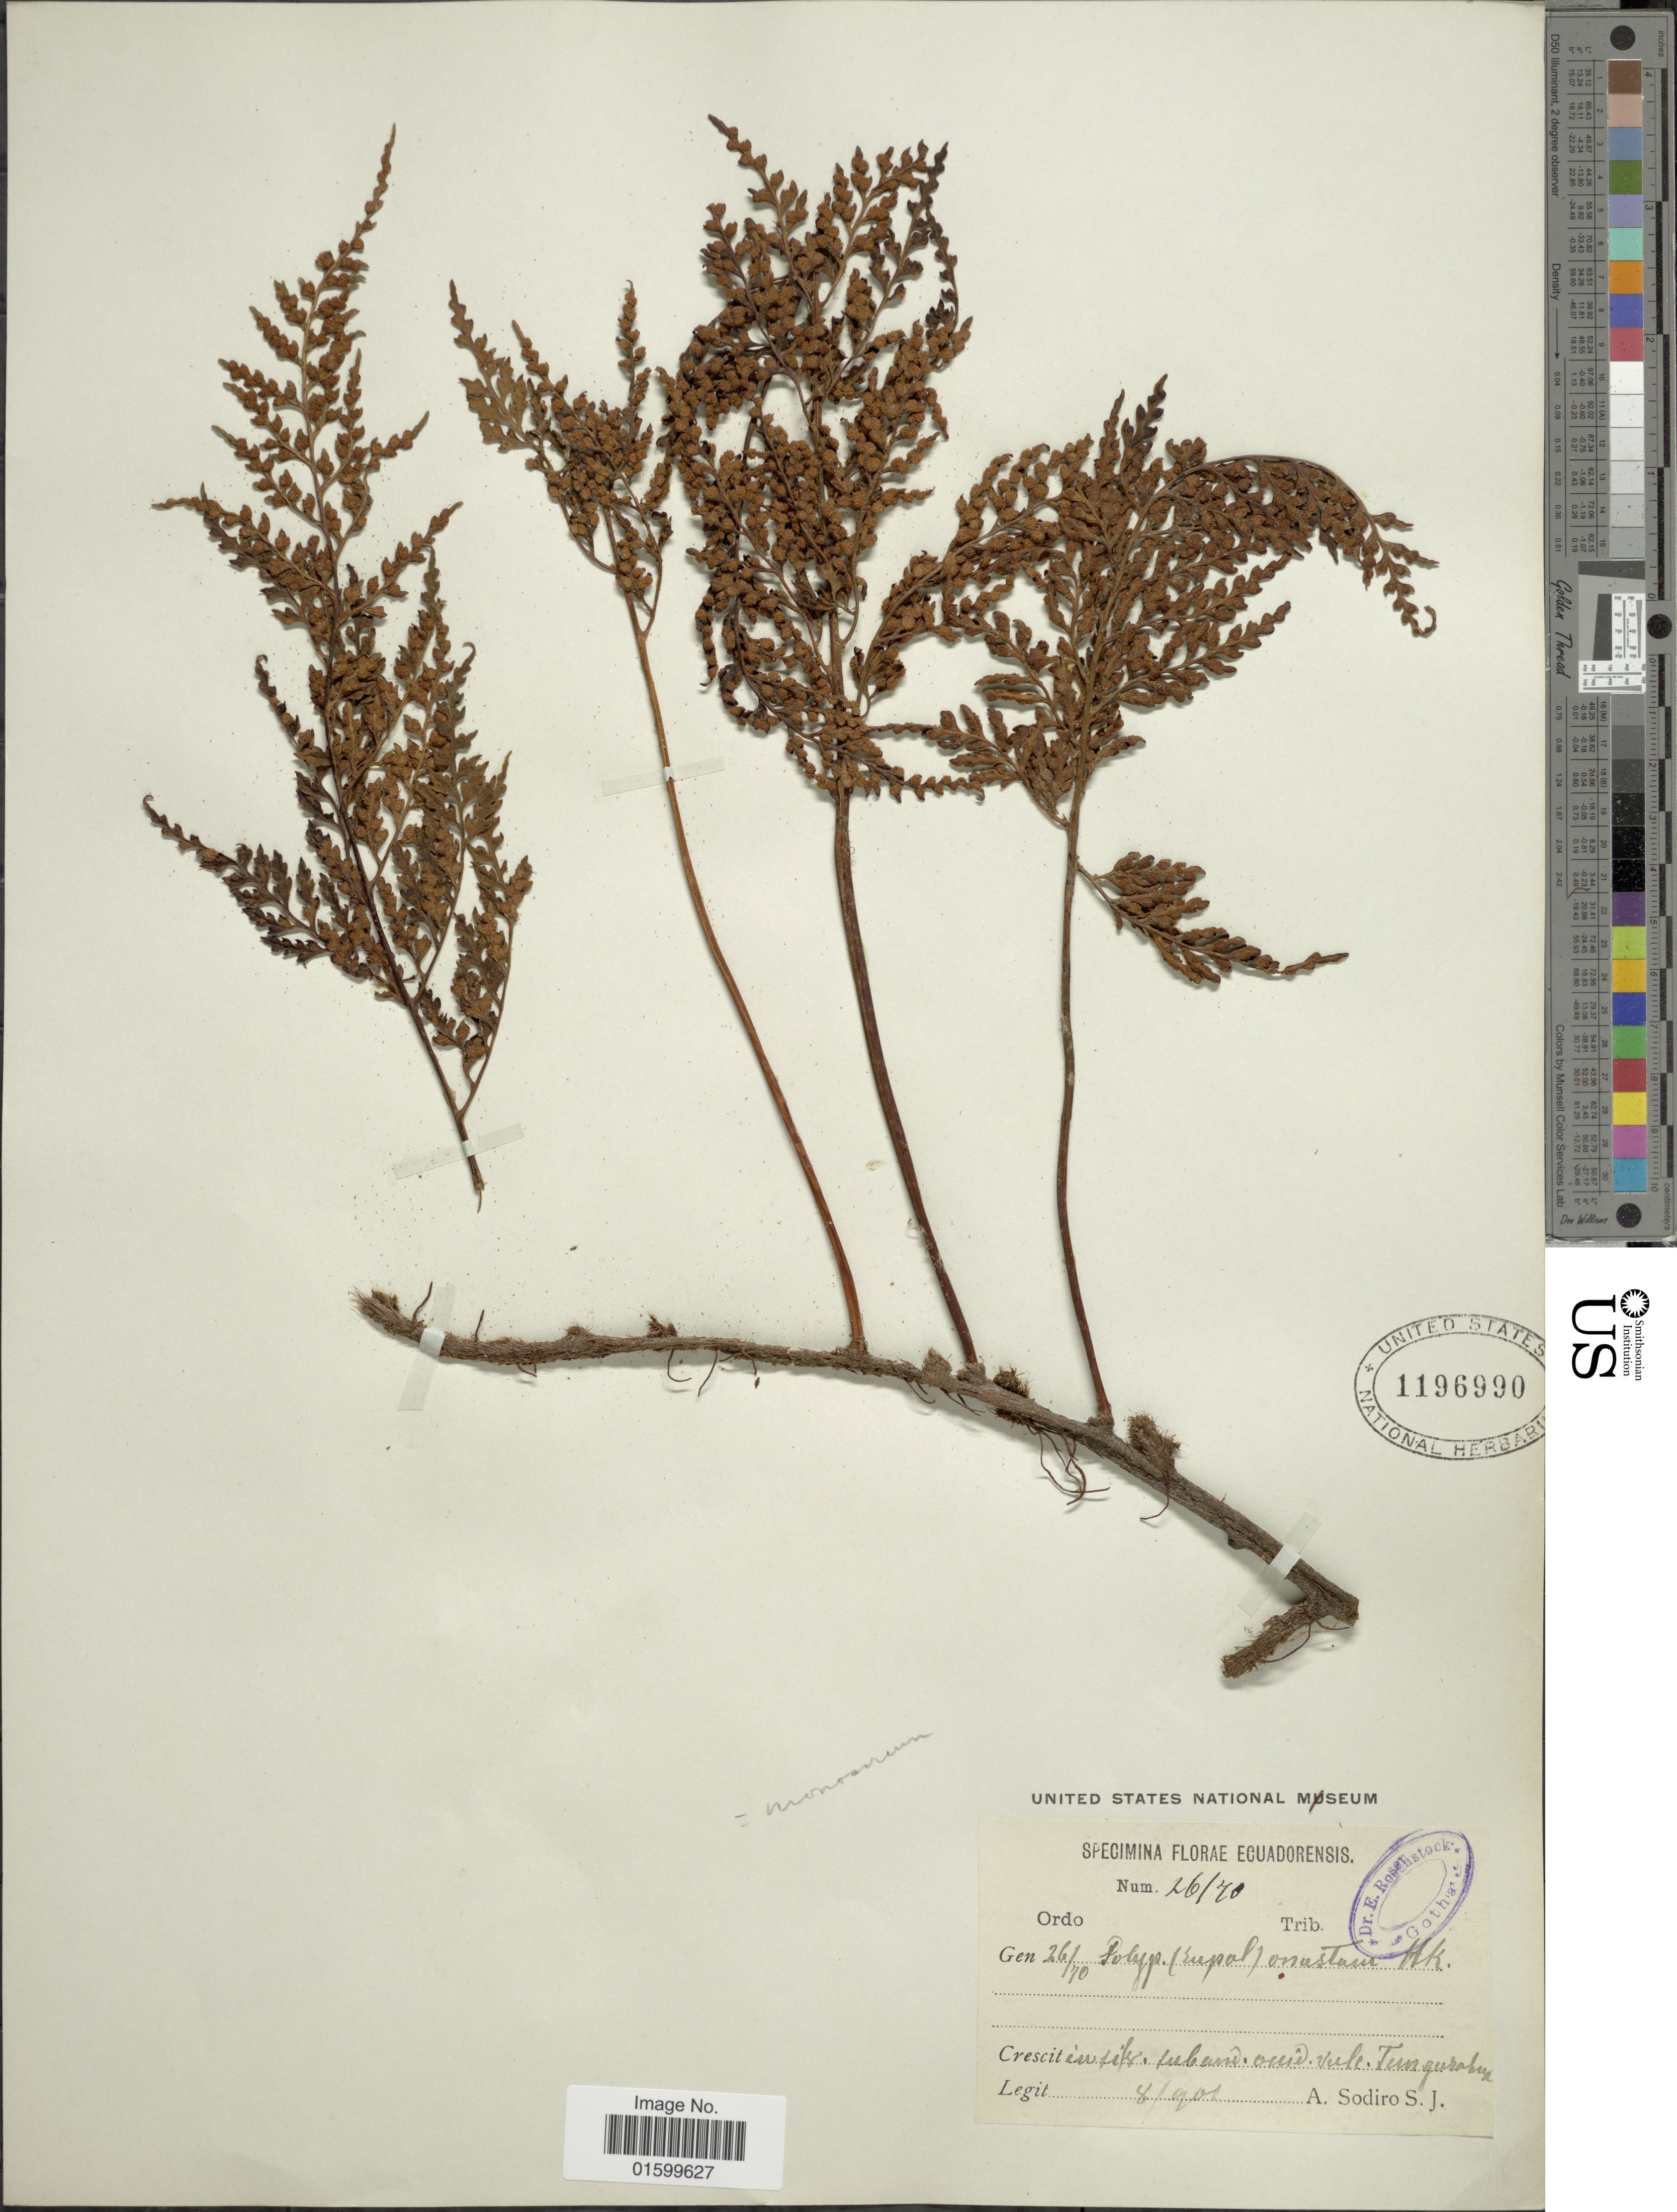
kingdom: Plantae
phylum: Tracheophyta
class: Polypodiopsida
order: Polypodiales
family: Polypodiaceae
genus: Pleopeltis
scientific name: Pleopeltis monosora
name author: (Desv.) A.R. Sm.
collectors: A. Sodiro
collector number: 26/70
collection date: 1901-08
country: Ecuador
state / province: Tungurahua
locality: Ecuadorensis, vulc. Tungurahua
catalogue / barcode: US 1196990